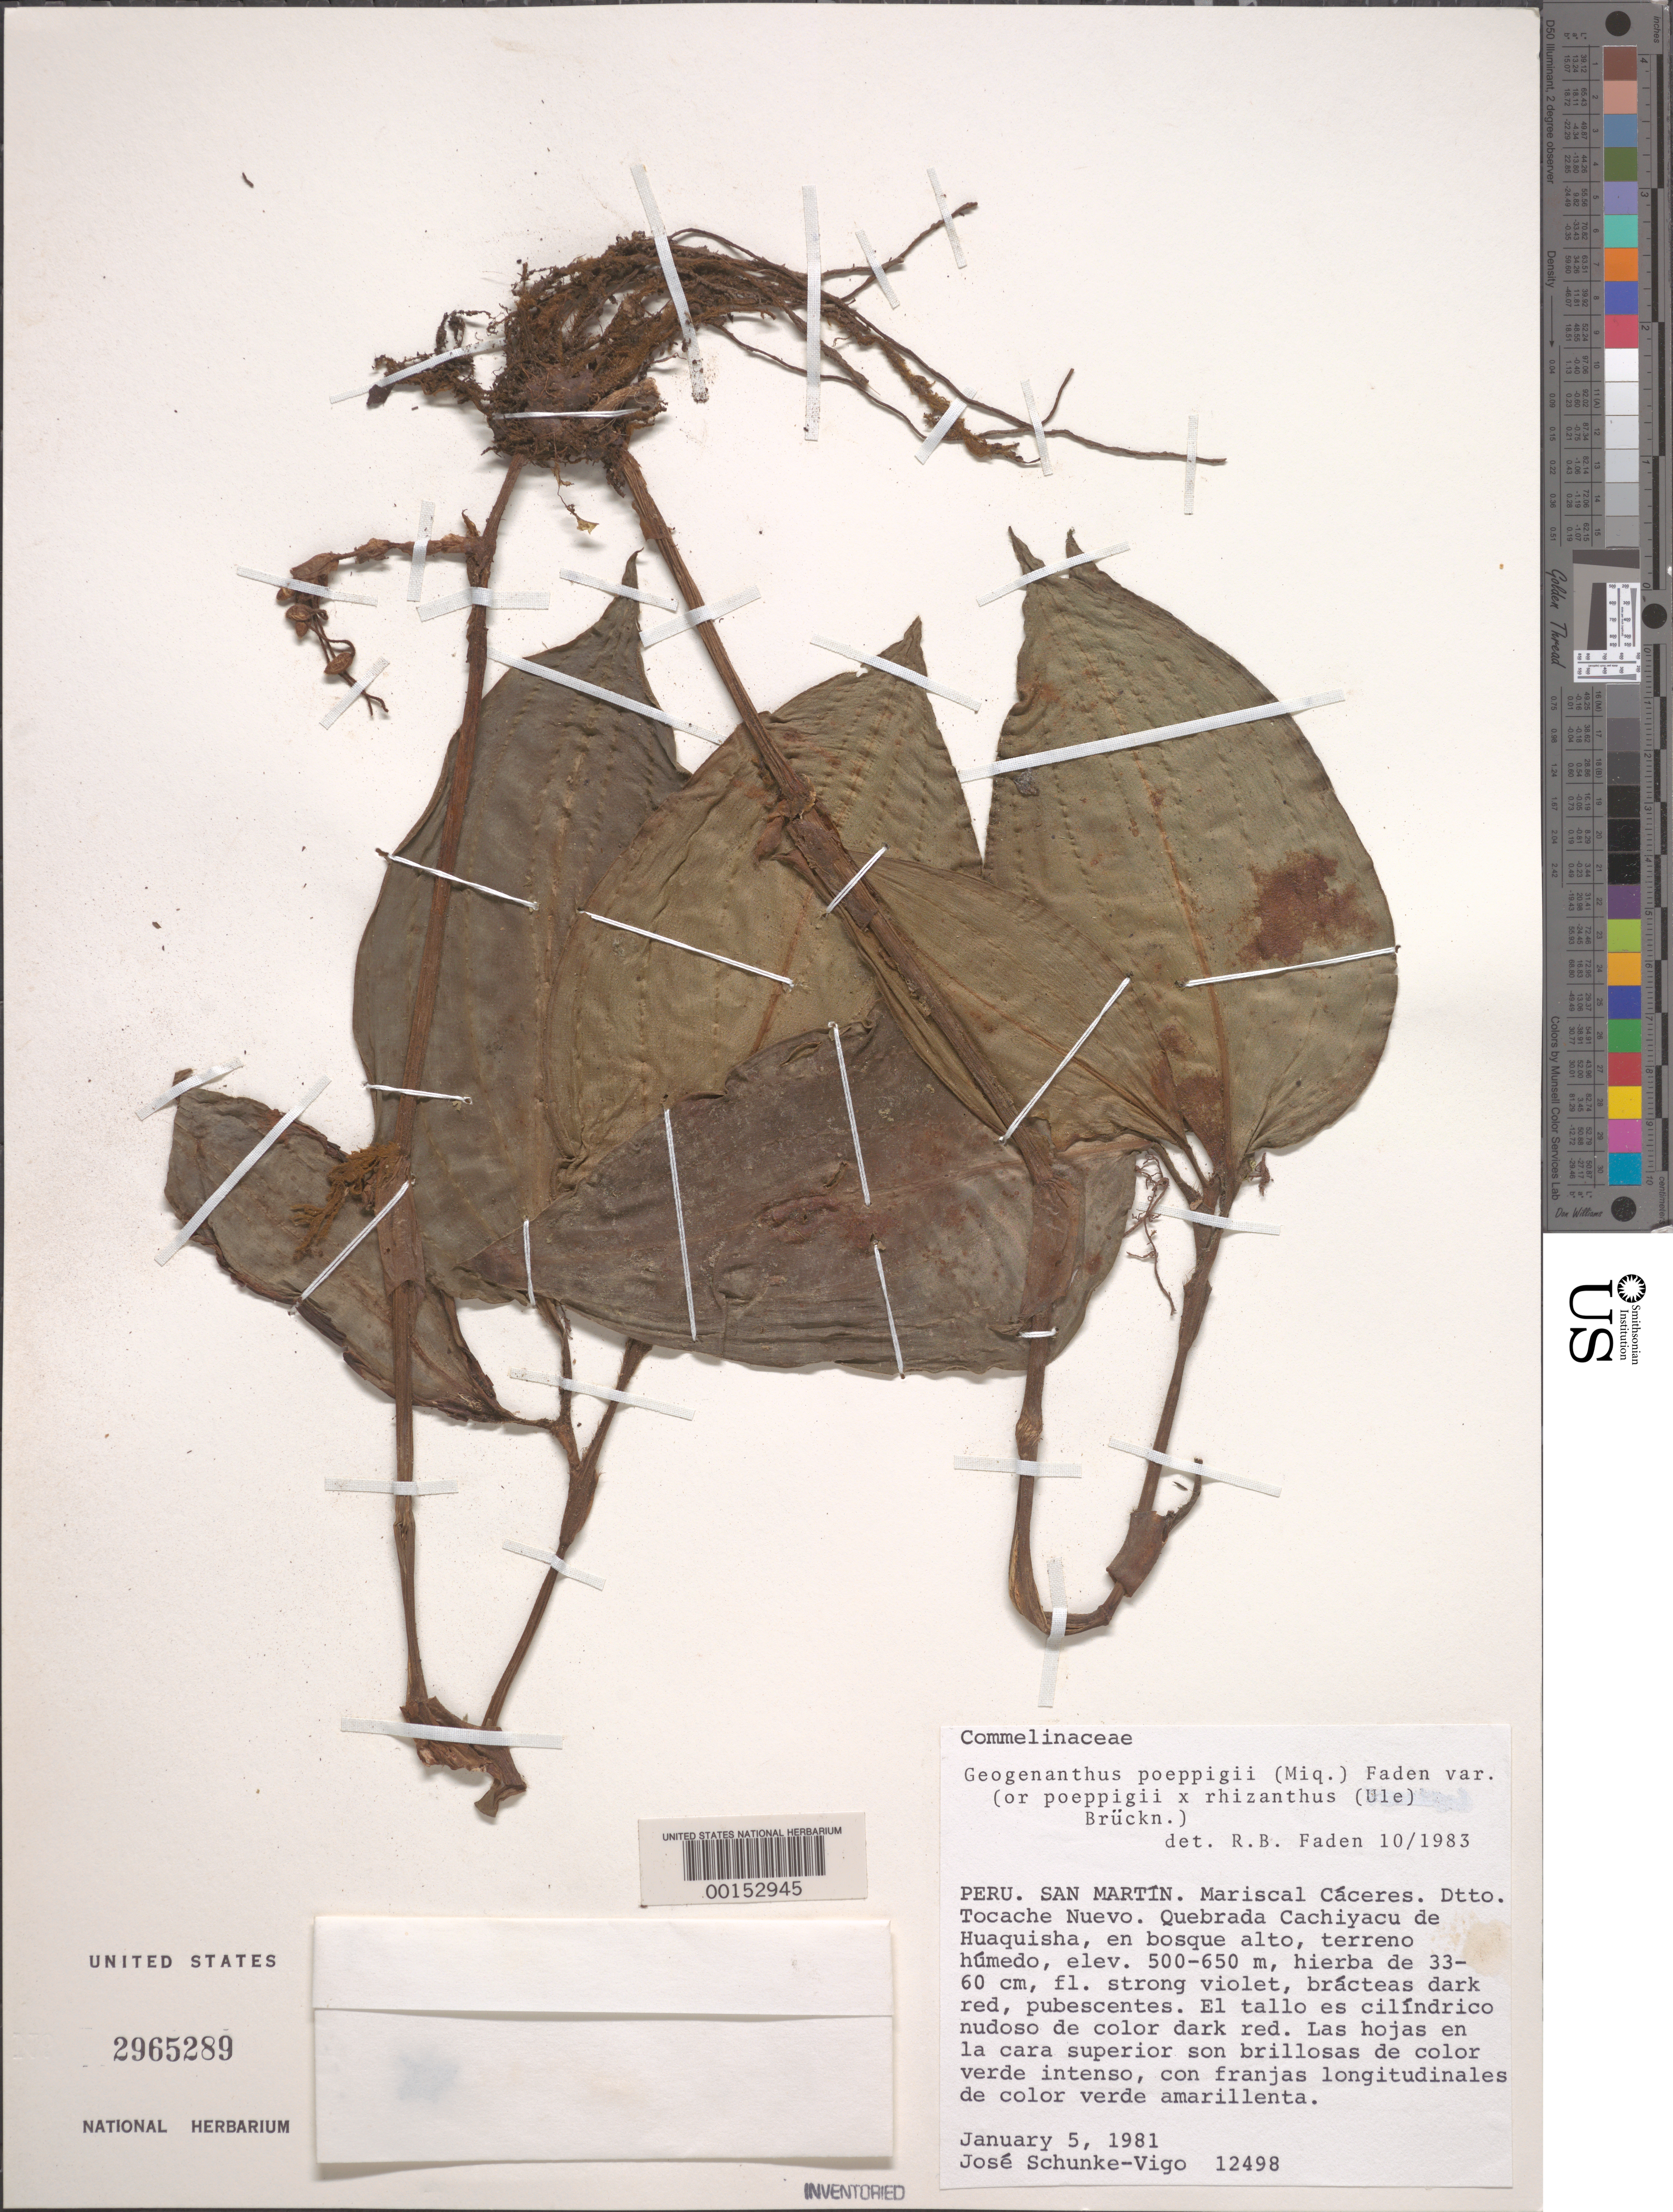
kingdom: Plantae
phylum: Tracheophyta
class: Liliopsida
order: Commelinales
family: Commelinaceae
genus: Geogenanthus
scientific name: Geogenanthus poeppigii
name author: (Miq.) Faden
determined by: Faden, Robert B., (US), Smithsonian Institution - National Museum of Natural History (UNITED STATES)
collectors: J. Schunke Vigo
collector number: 12498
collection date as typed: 05 Jan 1981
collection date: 1981-01-05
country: Peru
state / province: San Martín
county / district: Mariscal Cáceres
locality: Tocache nuevo; quebrada cachiyacu de huaquisha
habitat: Moist soil; quebrada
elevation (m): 500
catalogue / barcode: US 2965289